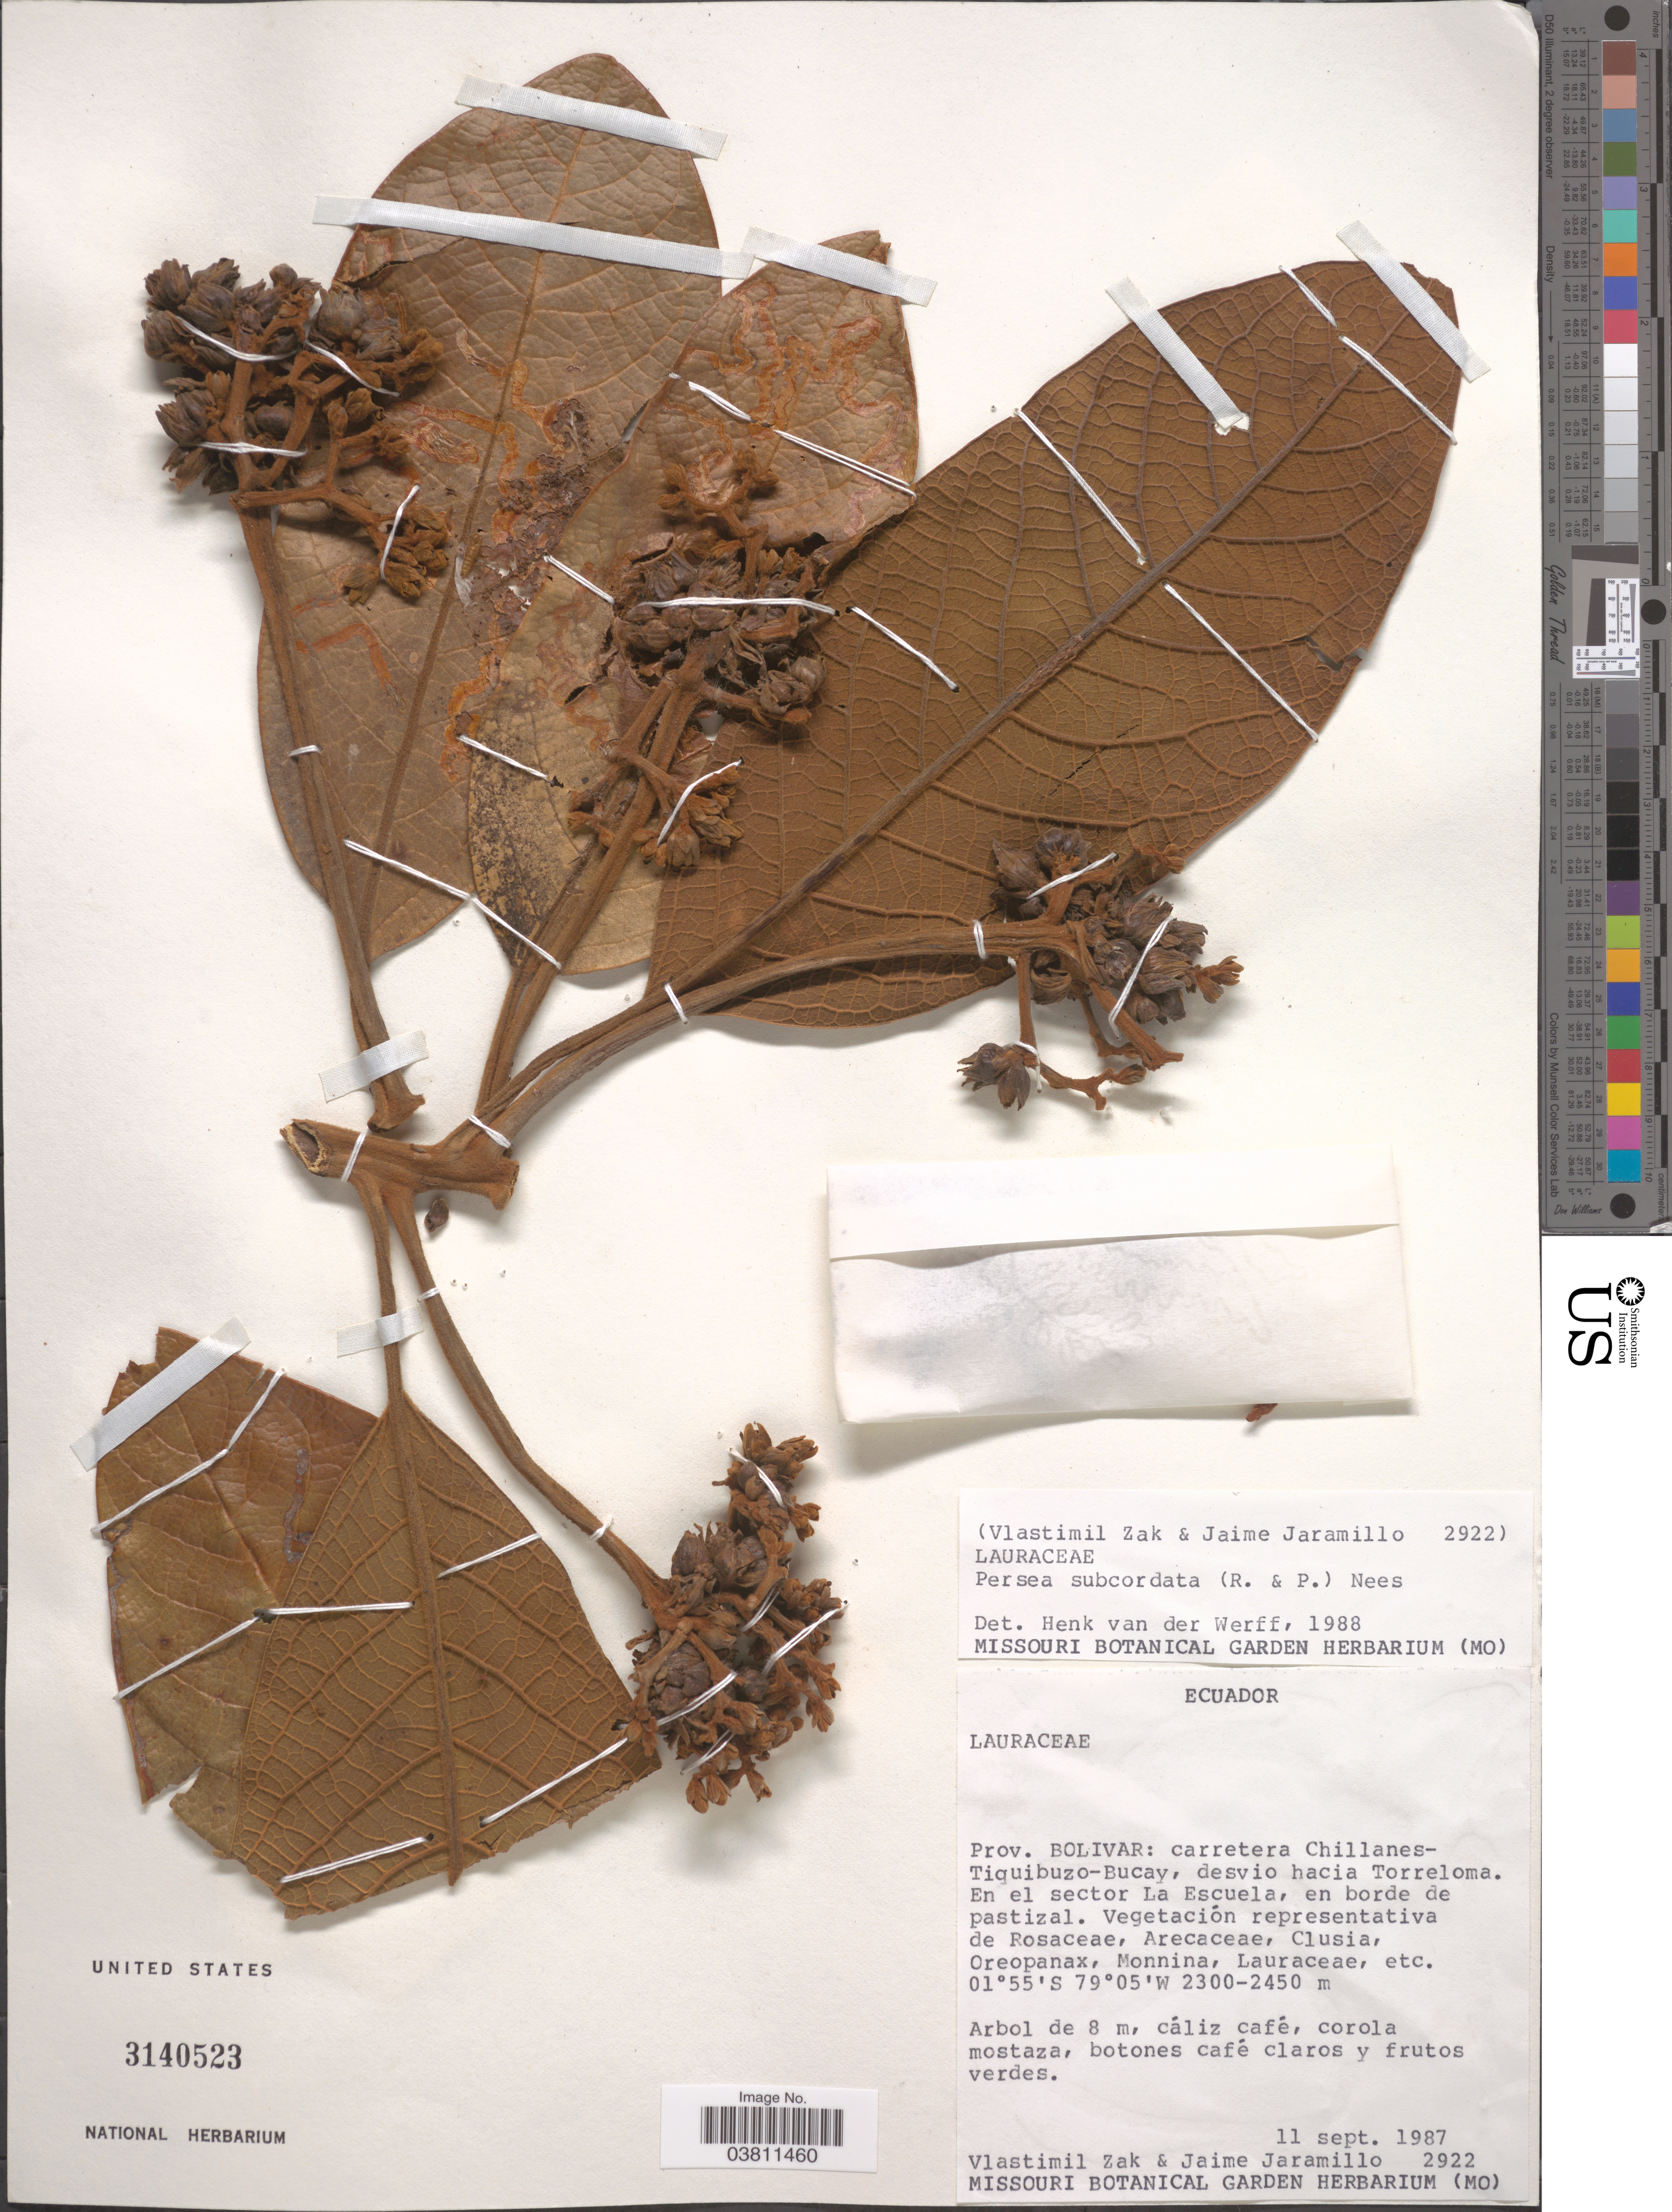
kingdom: Plantae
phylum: Tracheophyta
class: Magnoliopsida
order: Laurales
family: Lauraceae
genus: Persea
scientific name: Persea subcordata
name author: (Ruiz & Pav.) Nees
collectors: V. Zak & J. Jaramillo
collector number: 2922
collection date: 1987-09-11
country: Ecuador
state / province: Bolívar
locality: Carretera Chillanes-Tiquibuzo-Bucay, desvio hacia Torreloma. En el sector La Escuela, en borde de pastizal.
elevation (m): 2300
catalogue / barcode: US 3140523